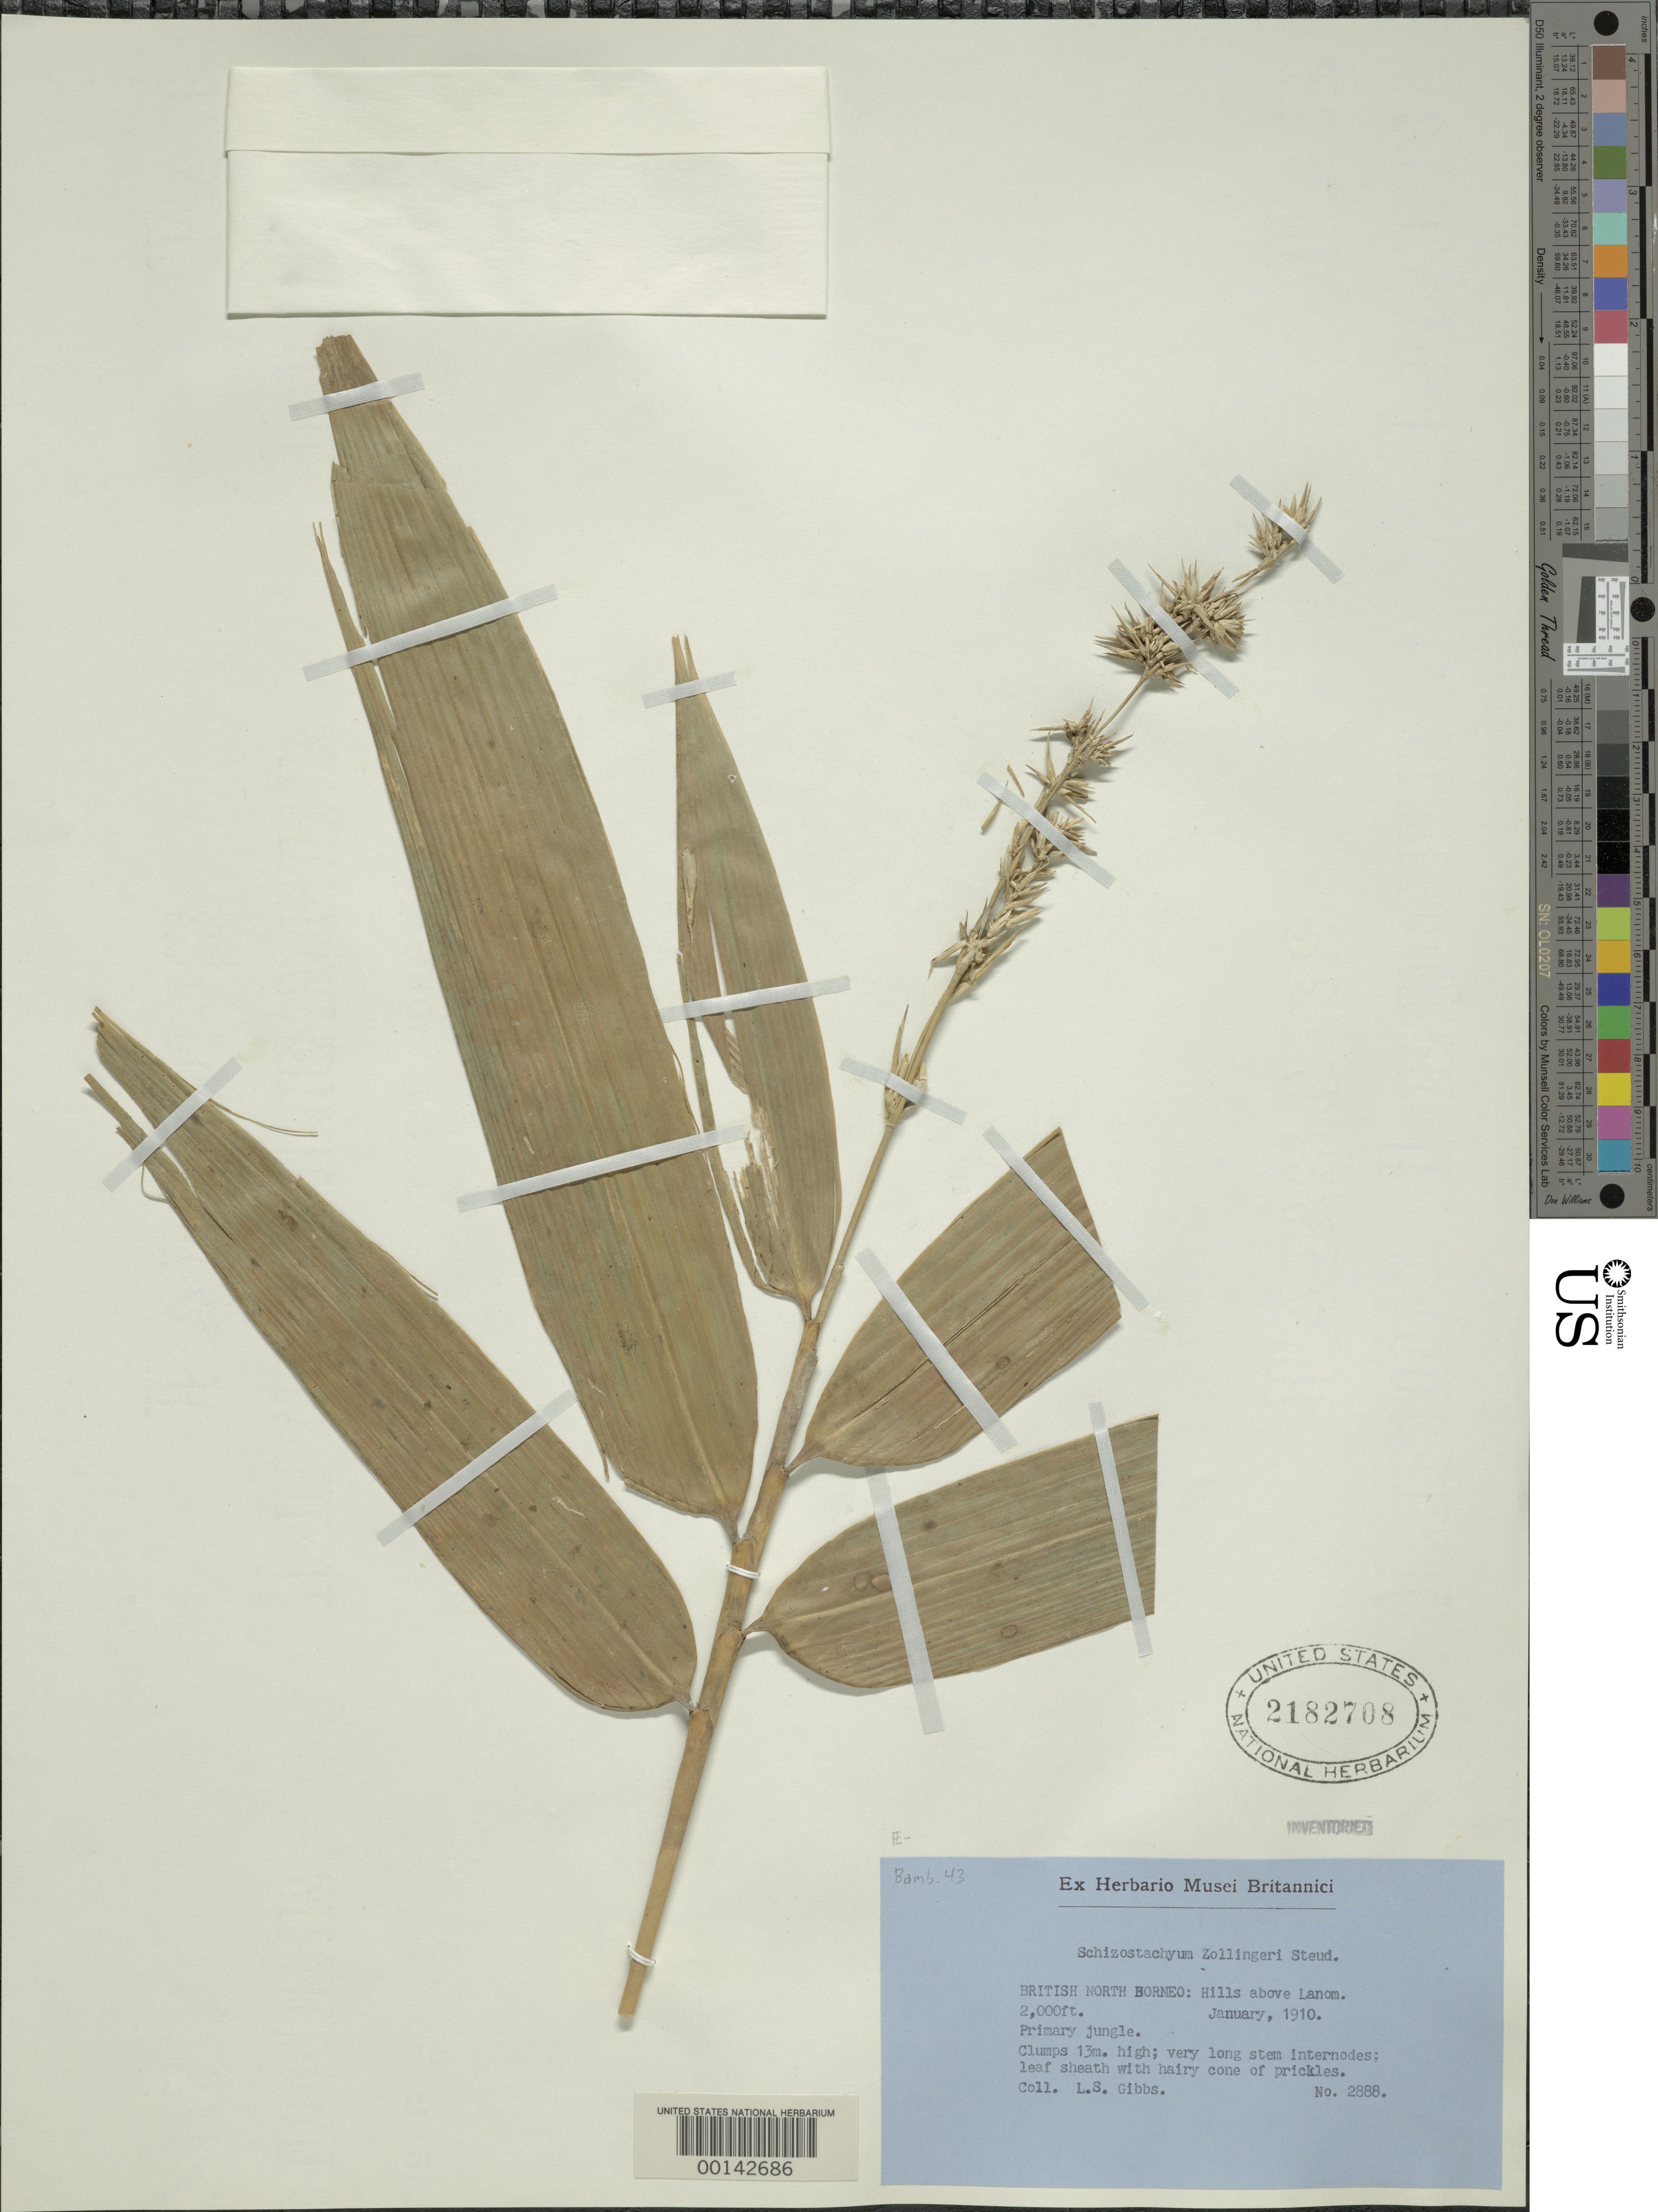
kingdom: Plantae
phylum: Tracheophyta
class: Liliopsida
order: Poales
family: Poaceae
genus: Schizostachyum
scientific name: Schizostachyum zollingeri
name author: Steud.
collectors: L. S.Gibbs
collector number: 2888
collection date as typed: Jan 1910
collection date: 1910-01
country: Indonesia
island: Borneo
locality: Lanom. [country could also be brunei or malaysia.]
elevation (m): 610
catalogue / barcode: US 2182708